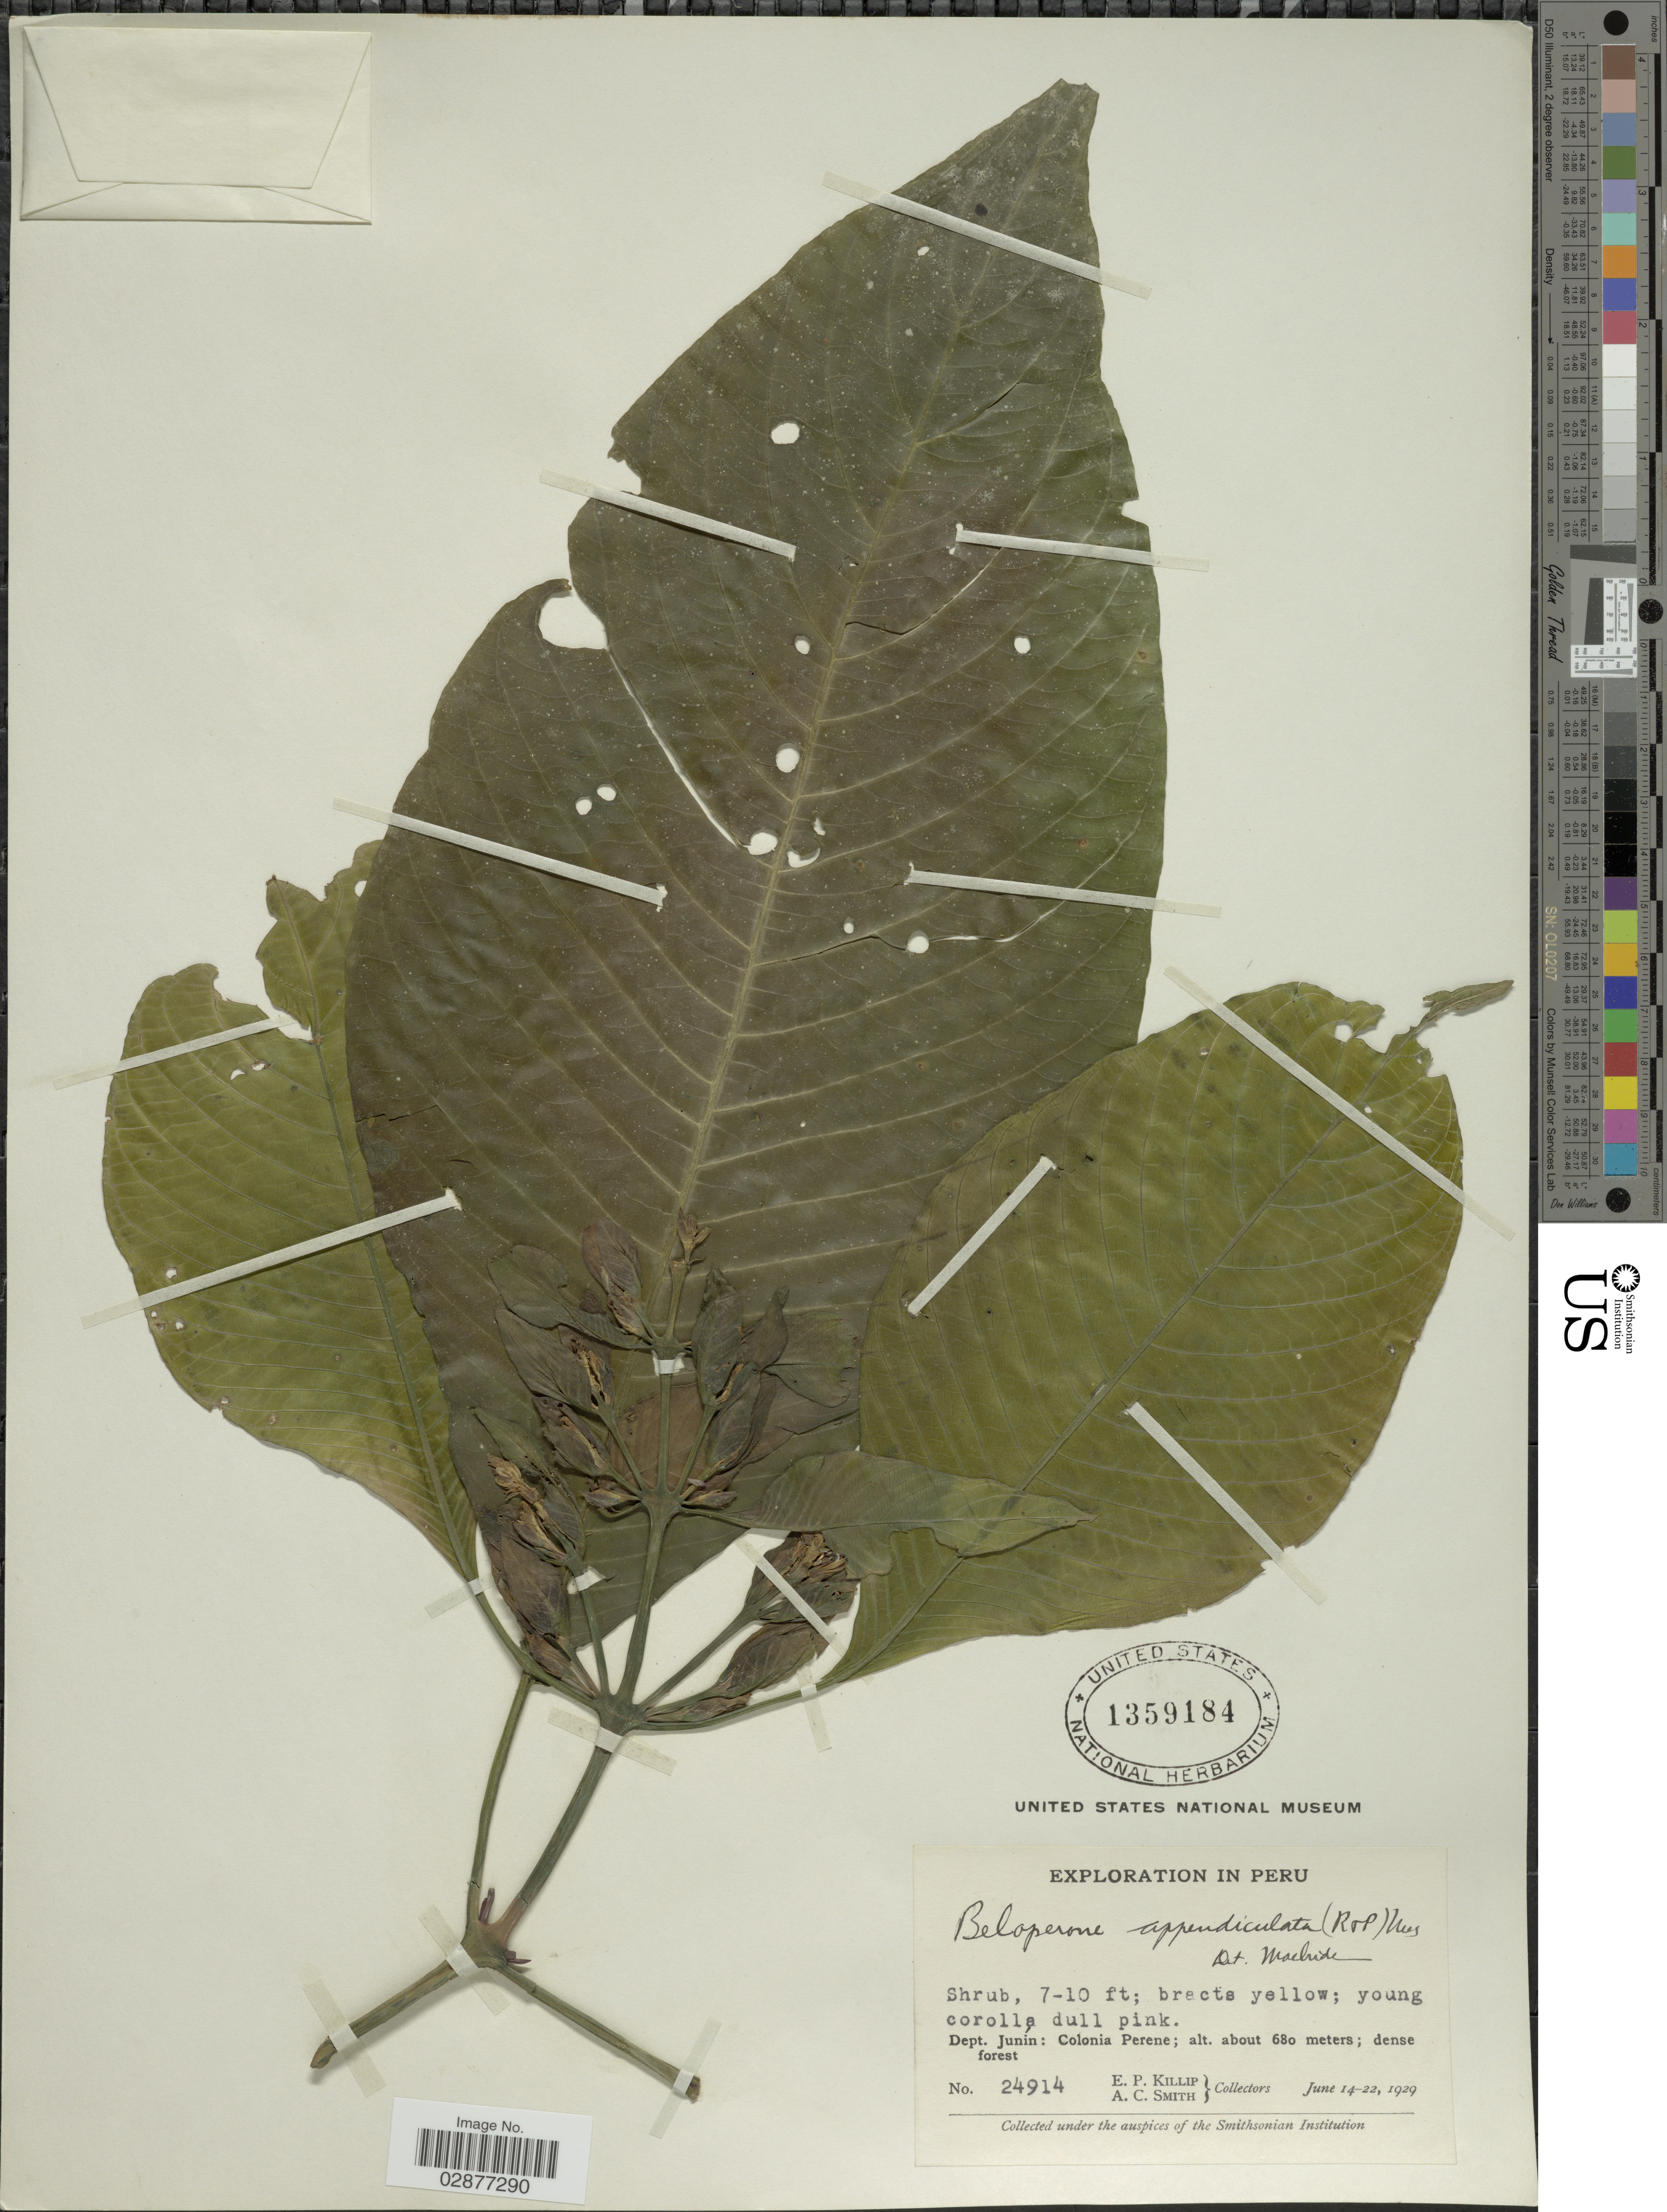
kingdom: Plantae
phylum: Tracheophyta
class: Magnoliopsida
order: Lamiales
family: Acanthaceae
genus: Justicia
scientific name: Justicia appendiculata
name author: (Ruiz & Pav.) Vahl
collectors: E. P. Killip & A. C. Smith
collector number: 24914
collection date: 1929-06-14/1929-06-22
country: Peru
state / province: Junín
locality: Dept. Junín: Colonia Perene.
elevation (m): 680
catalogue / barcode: US 1359184